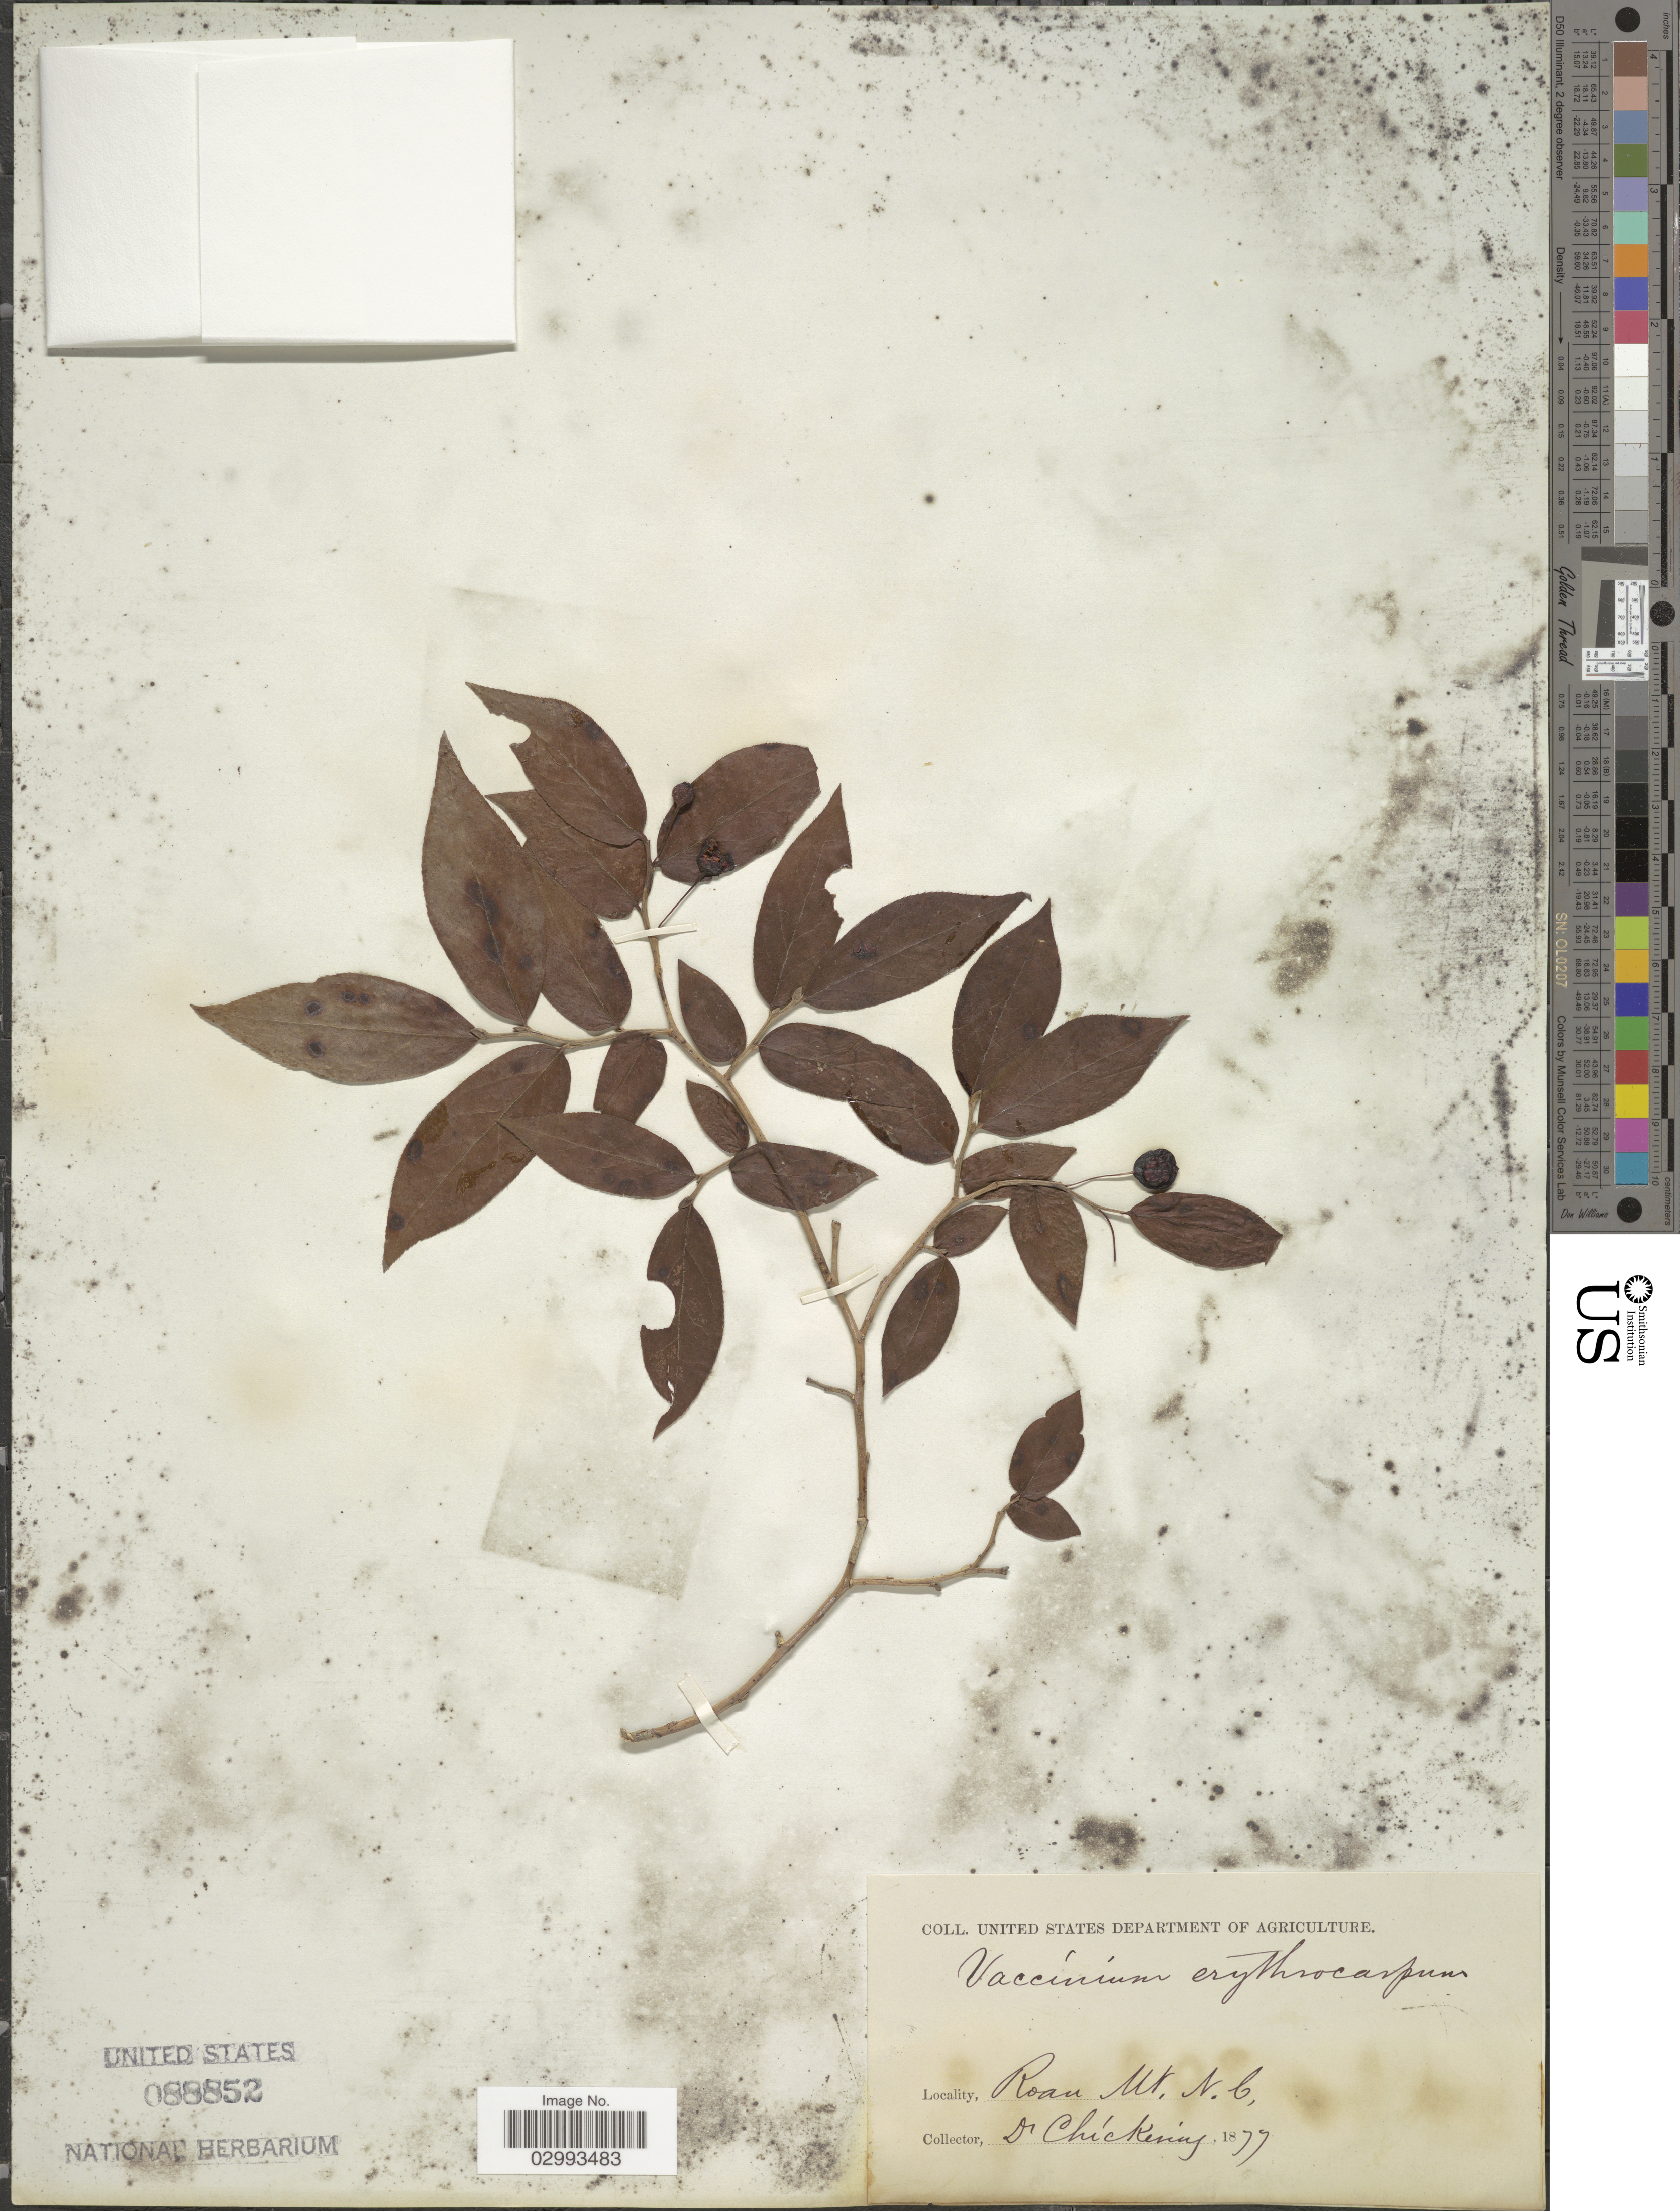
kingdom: Plantae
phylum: Tracheophyta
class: Magnoliopsida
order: Ericales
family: Ericaceae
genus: Hugeria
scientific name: Hugeria erythrocarpa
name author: (Michx.) Small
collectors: -. Chickering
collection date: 1877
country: United States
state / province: North Carolina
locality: Roan Mt.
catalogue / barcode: US 88852